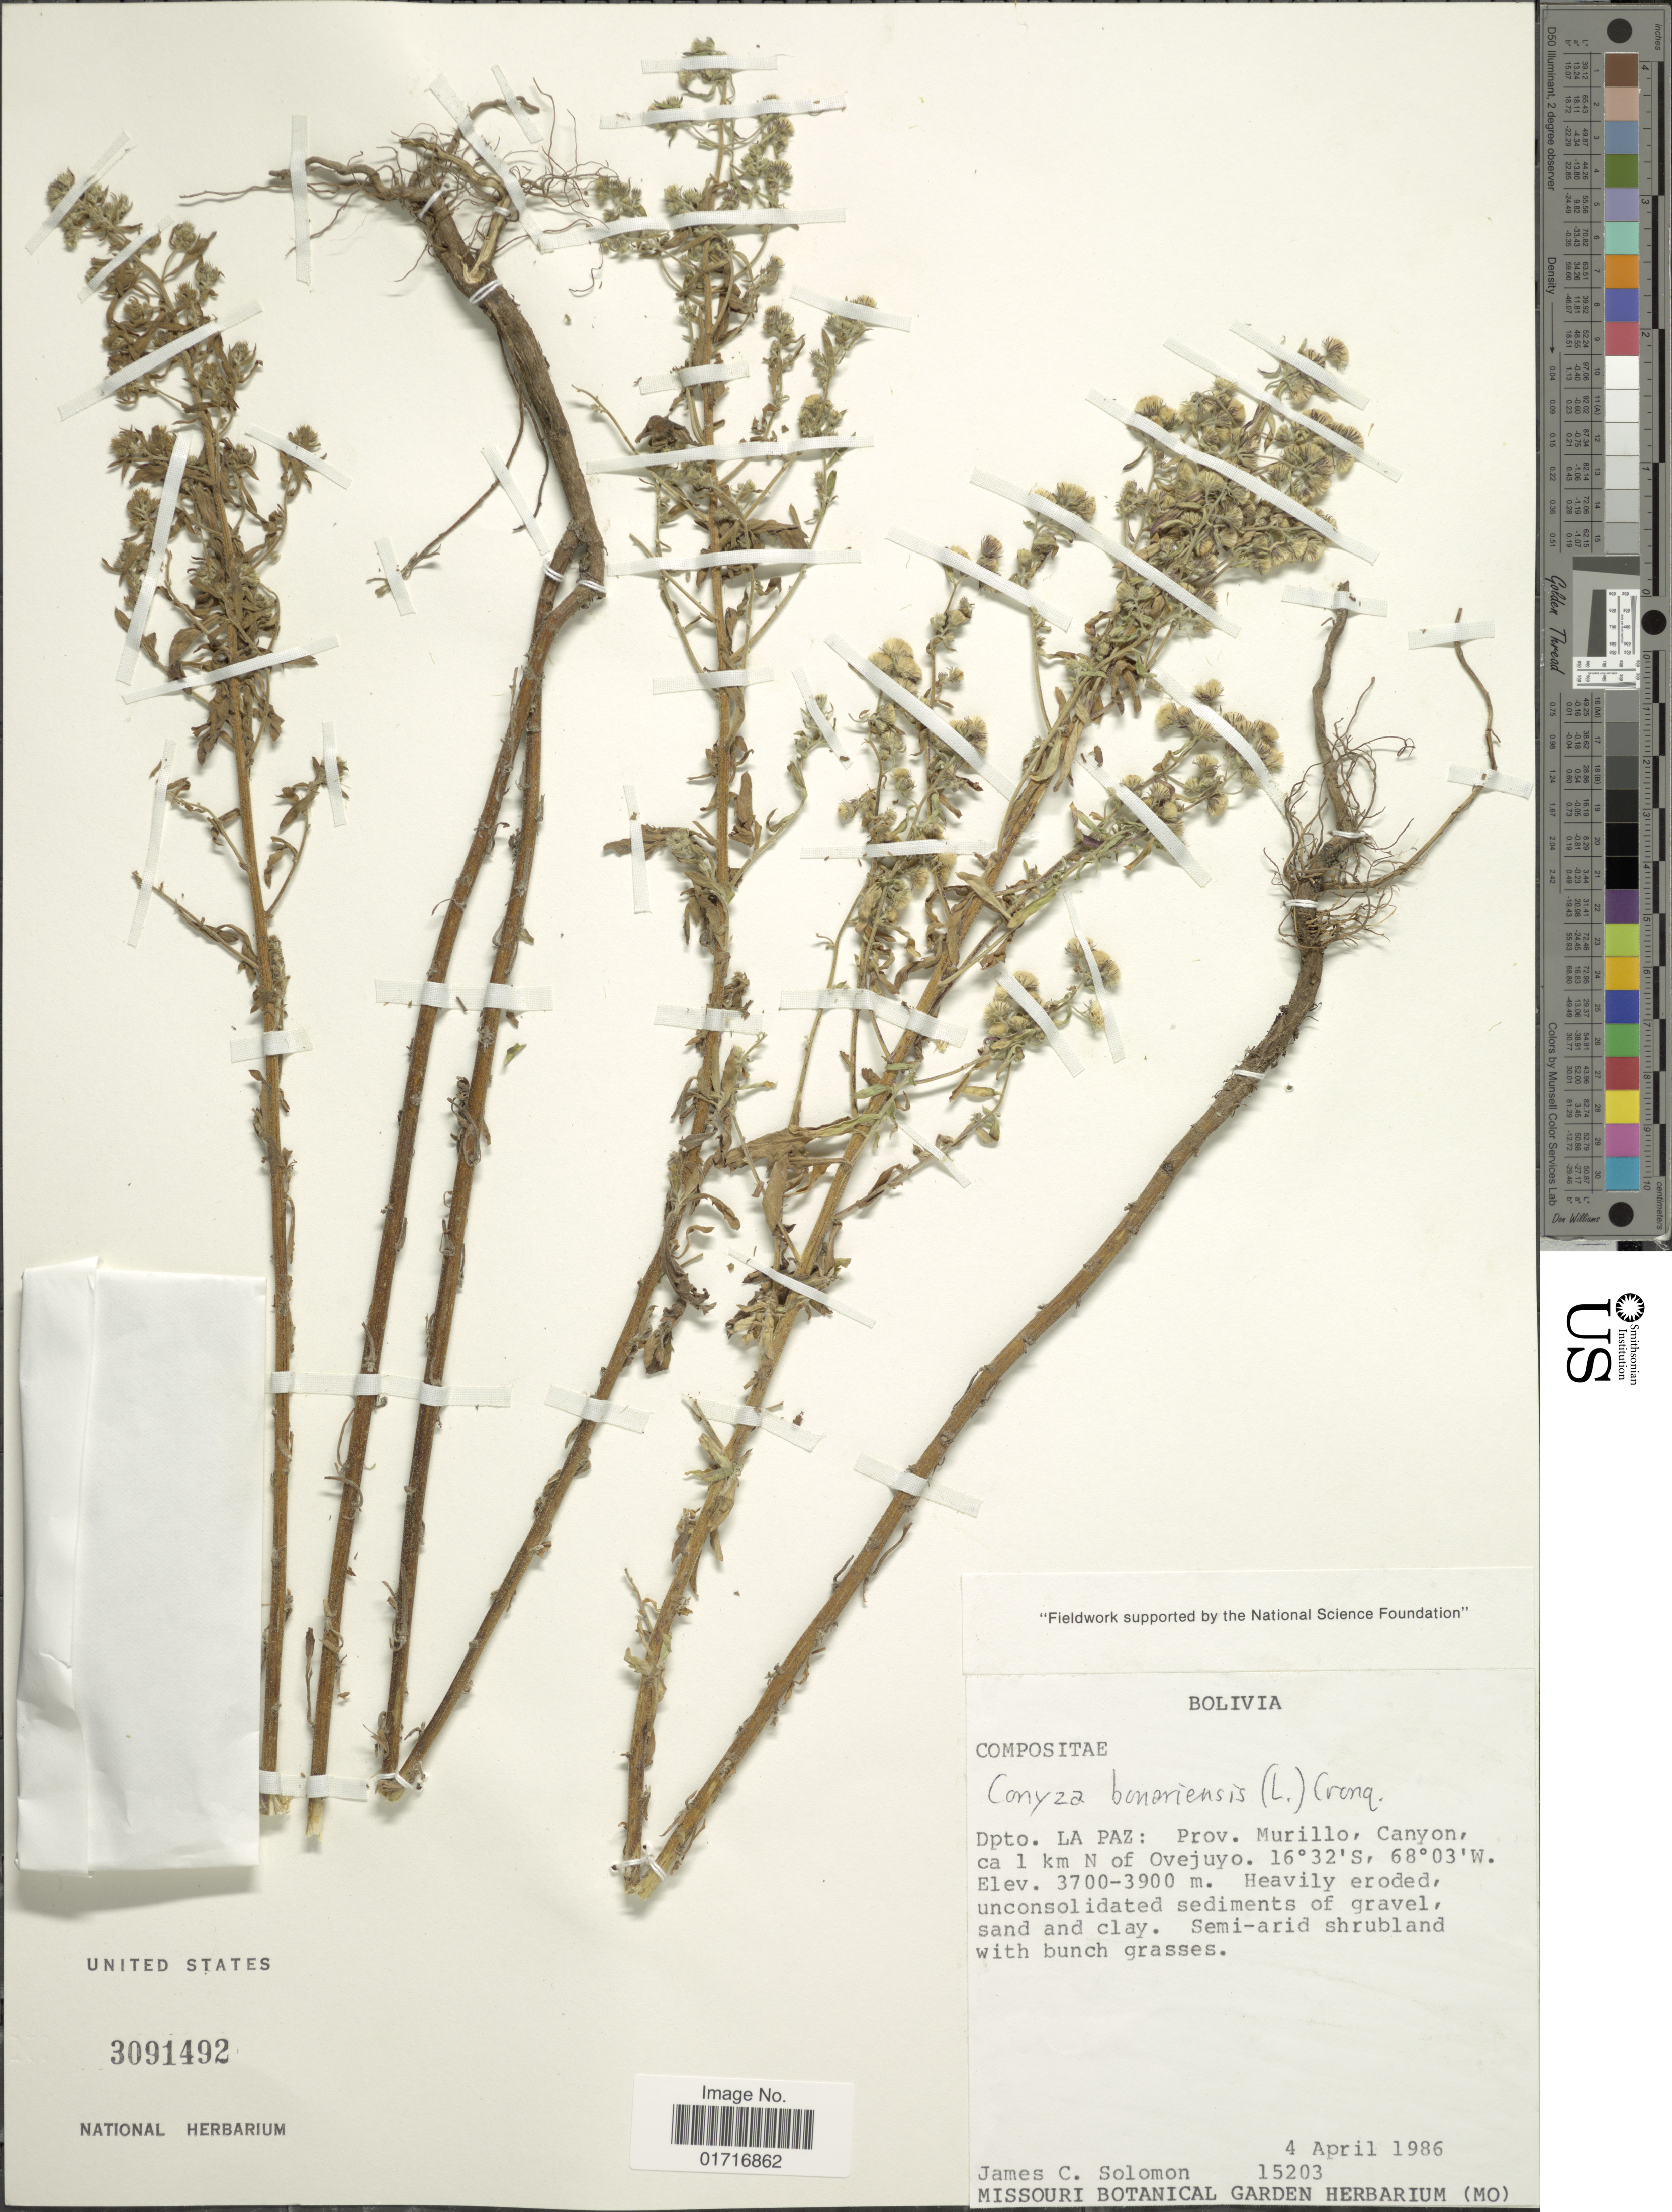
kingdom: Plantae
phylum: Tracheophyta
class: Magnoliopsida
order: Asterales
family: Asteraceae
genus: Conyza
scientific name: Conyza bonariensis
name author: (L.) Cronq.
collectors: J. C. Solomon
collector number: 15203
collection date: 1986-04-04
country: Bolivia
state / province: La Paz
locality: Dpto. La Paz: Prov. Murillo, Canyon ca 1 km N Ovejuyo.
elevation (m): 3700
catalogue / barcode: US 3091492